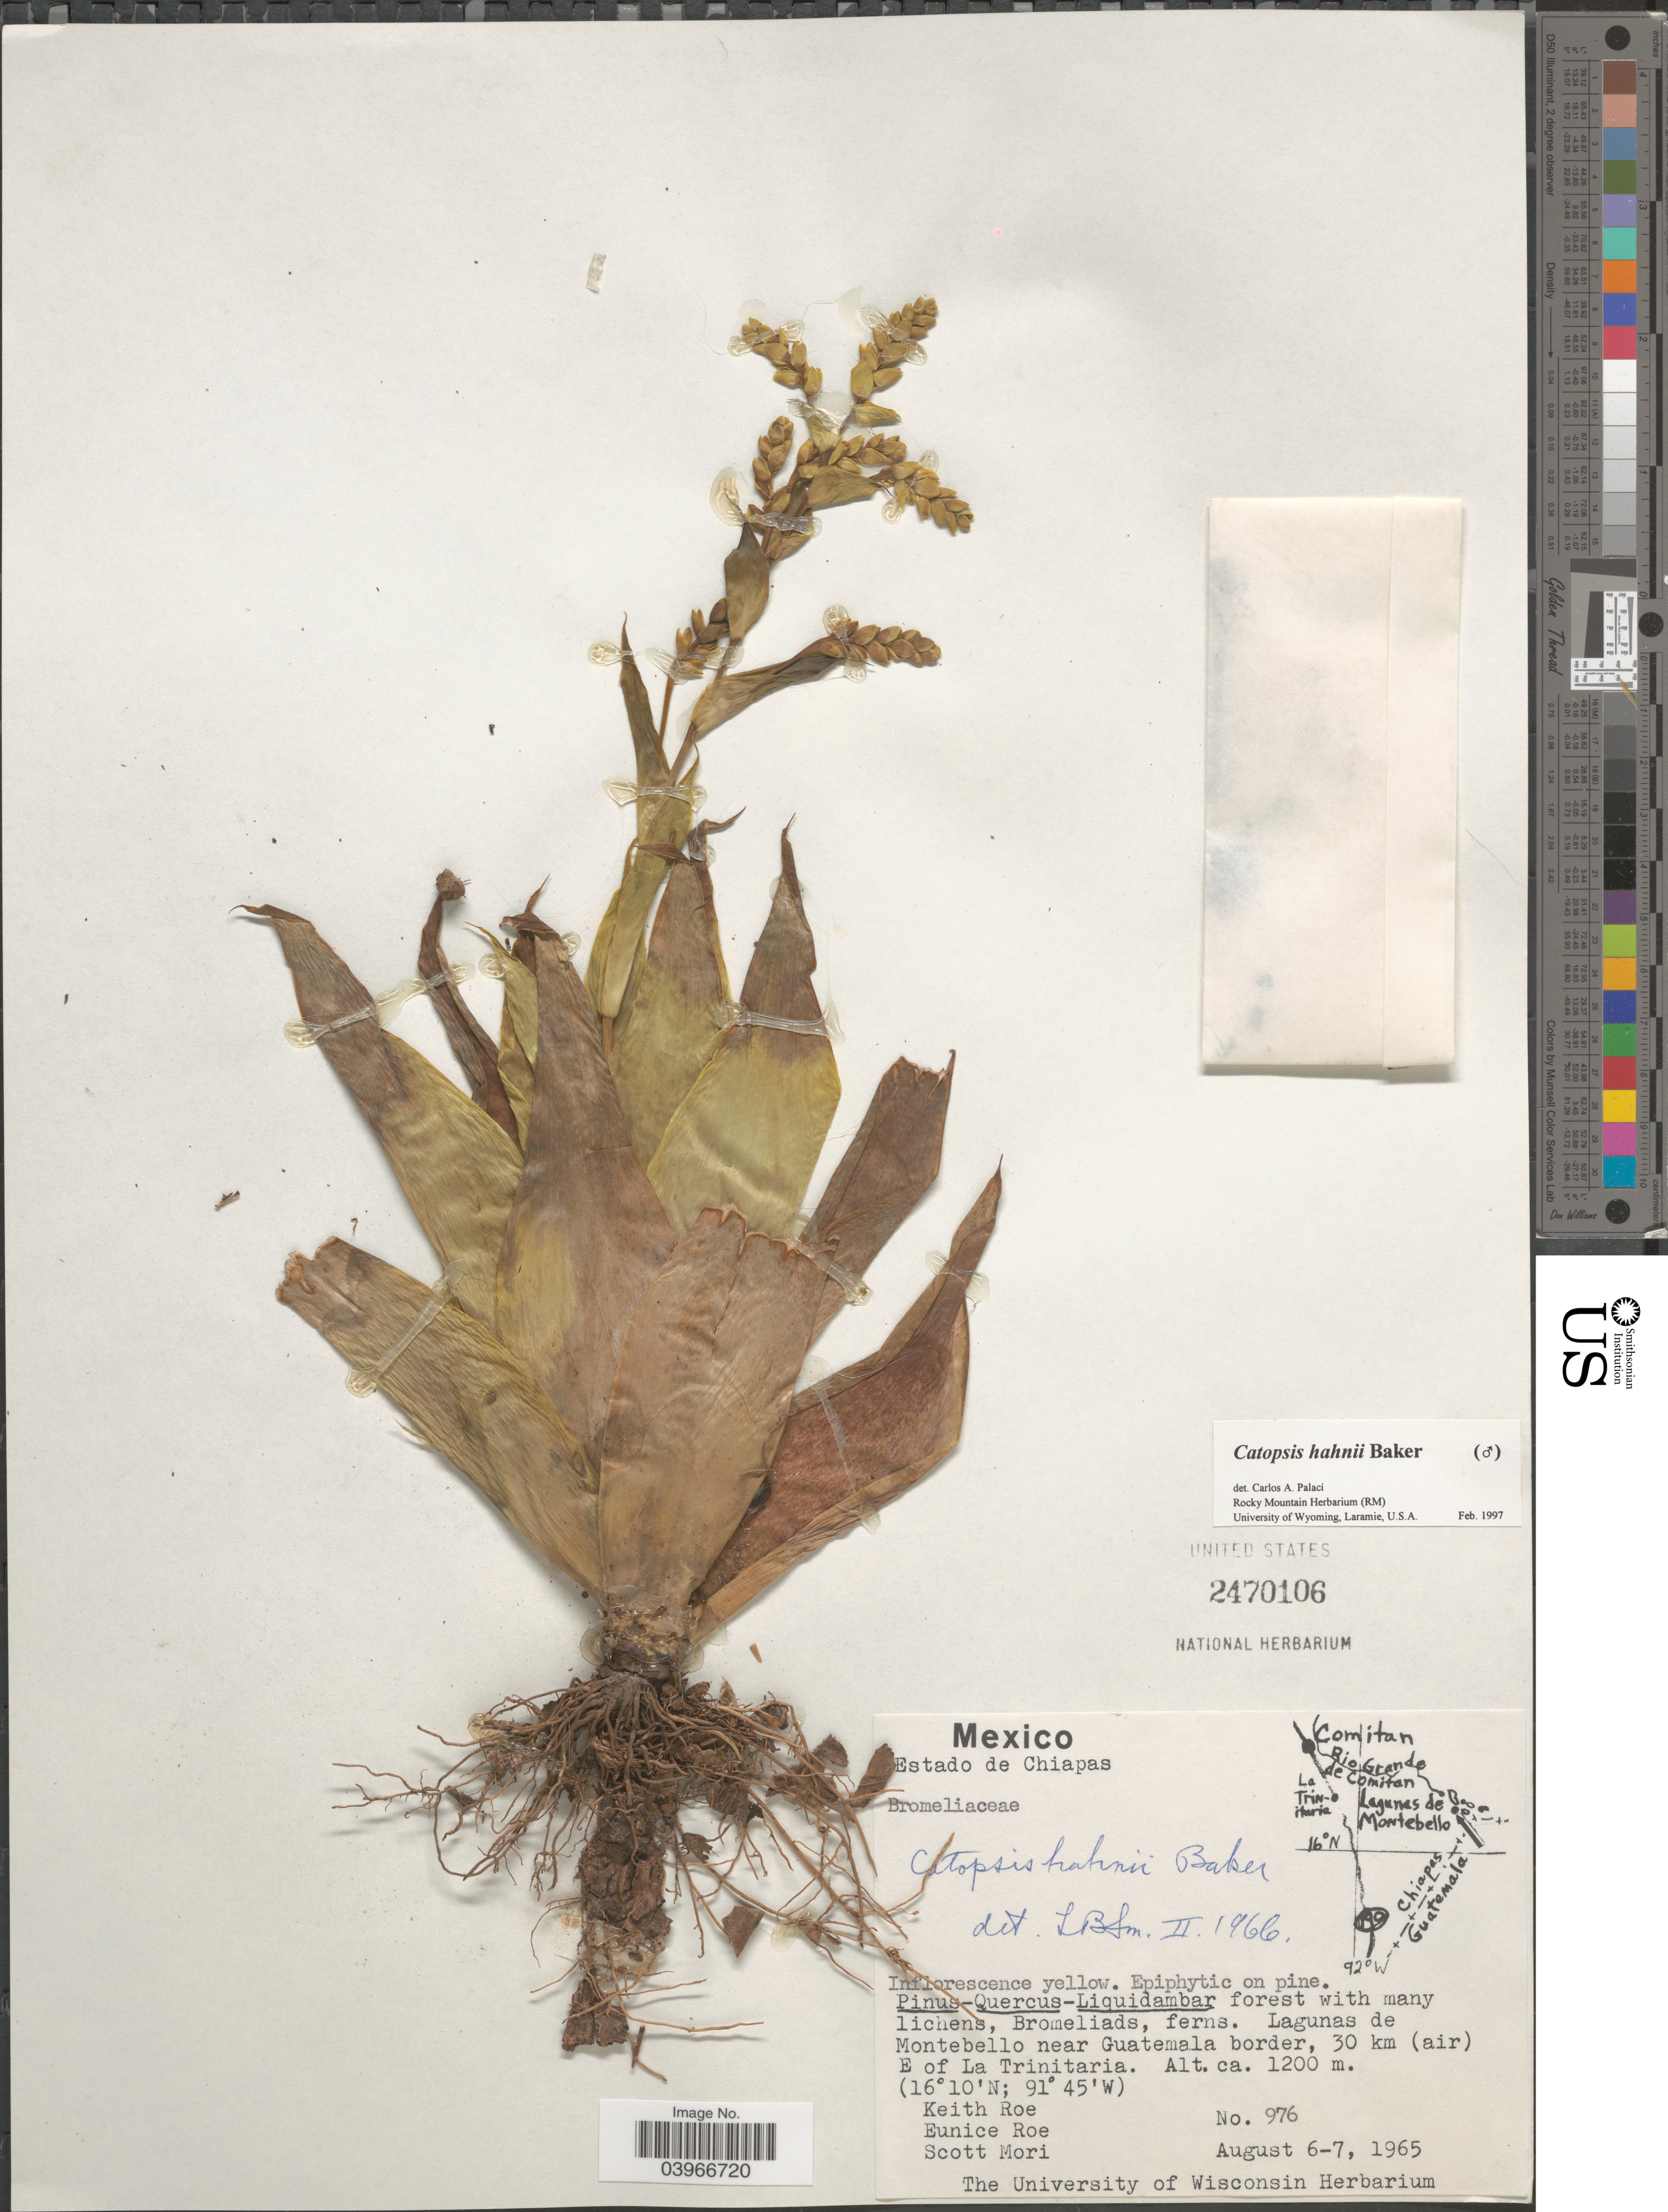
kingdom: Plantae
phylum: Tracheophyta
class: Liliopsida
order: Poales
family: Bromeliaceae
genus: Catopsis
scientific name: Catopsis hahnii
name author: Baker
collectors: K. E. Roe, E. Roe & S. Mori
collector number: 976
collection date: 1965-08-06/1965-08-07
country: Mexico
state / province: Chiapas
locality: Lagunas de Montebello near Guatemala border, 30 km (air) E of La Trinitaria.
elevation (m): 1200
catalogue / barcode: US 2470106